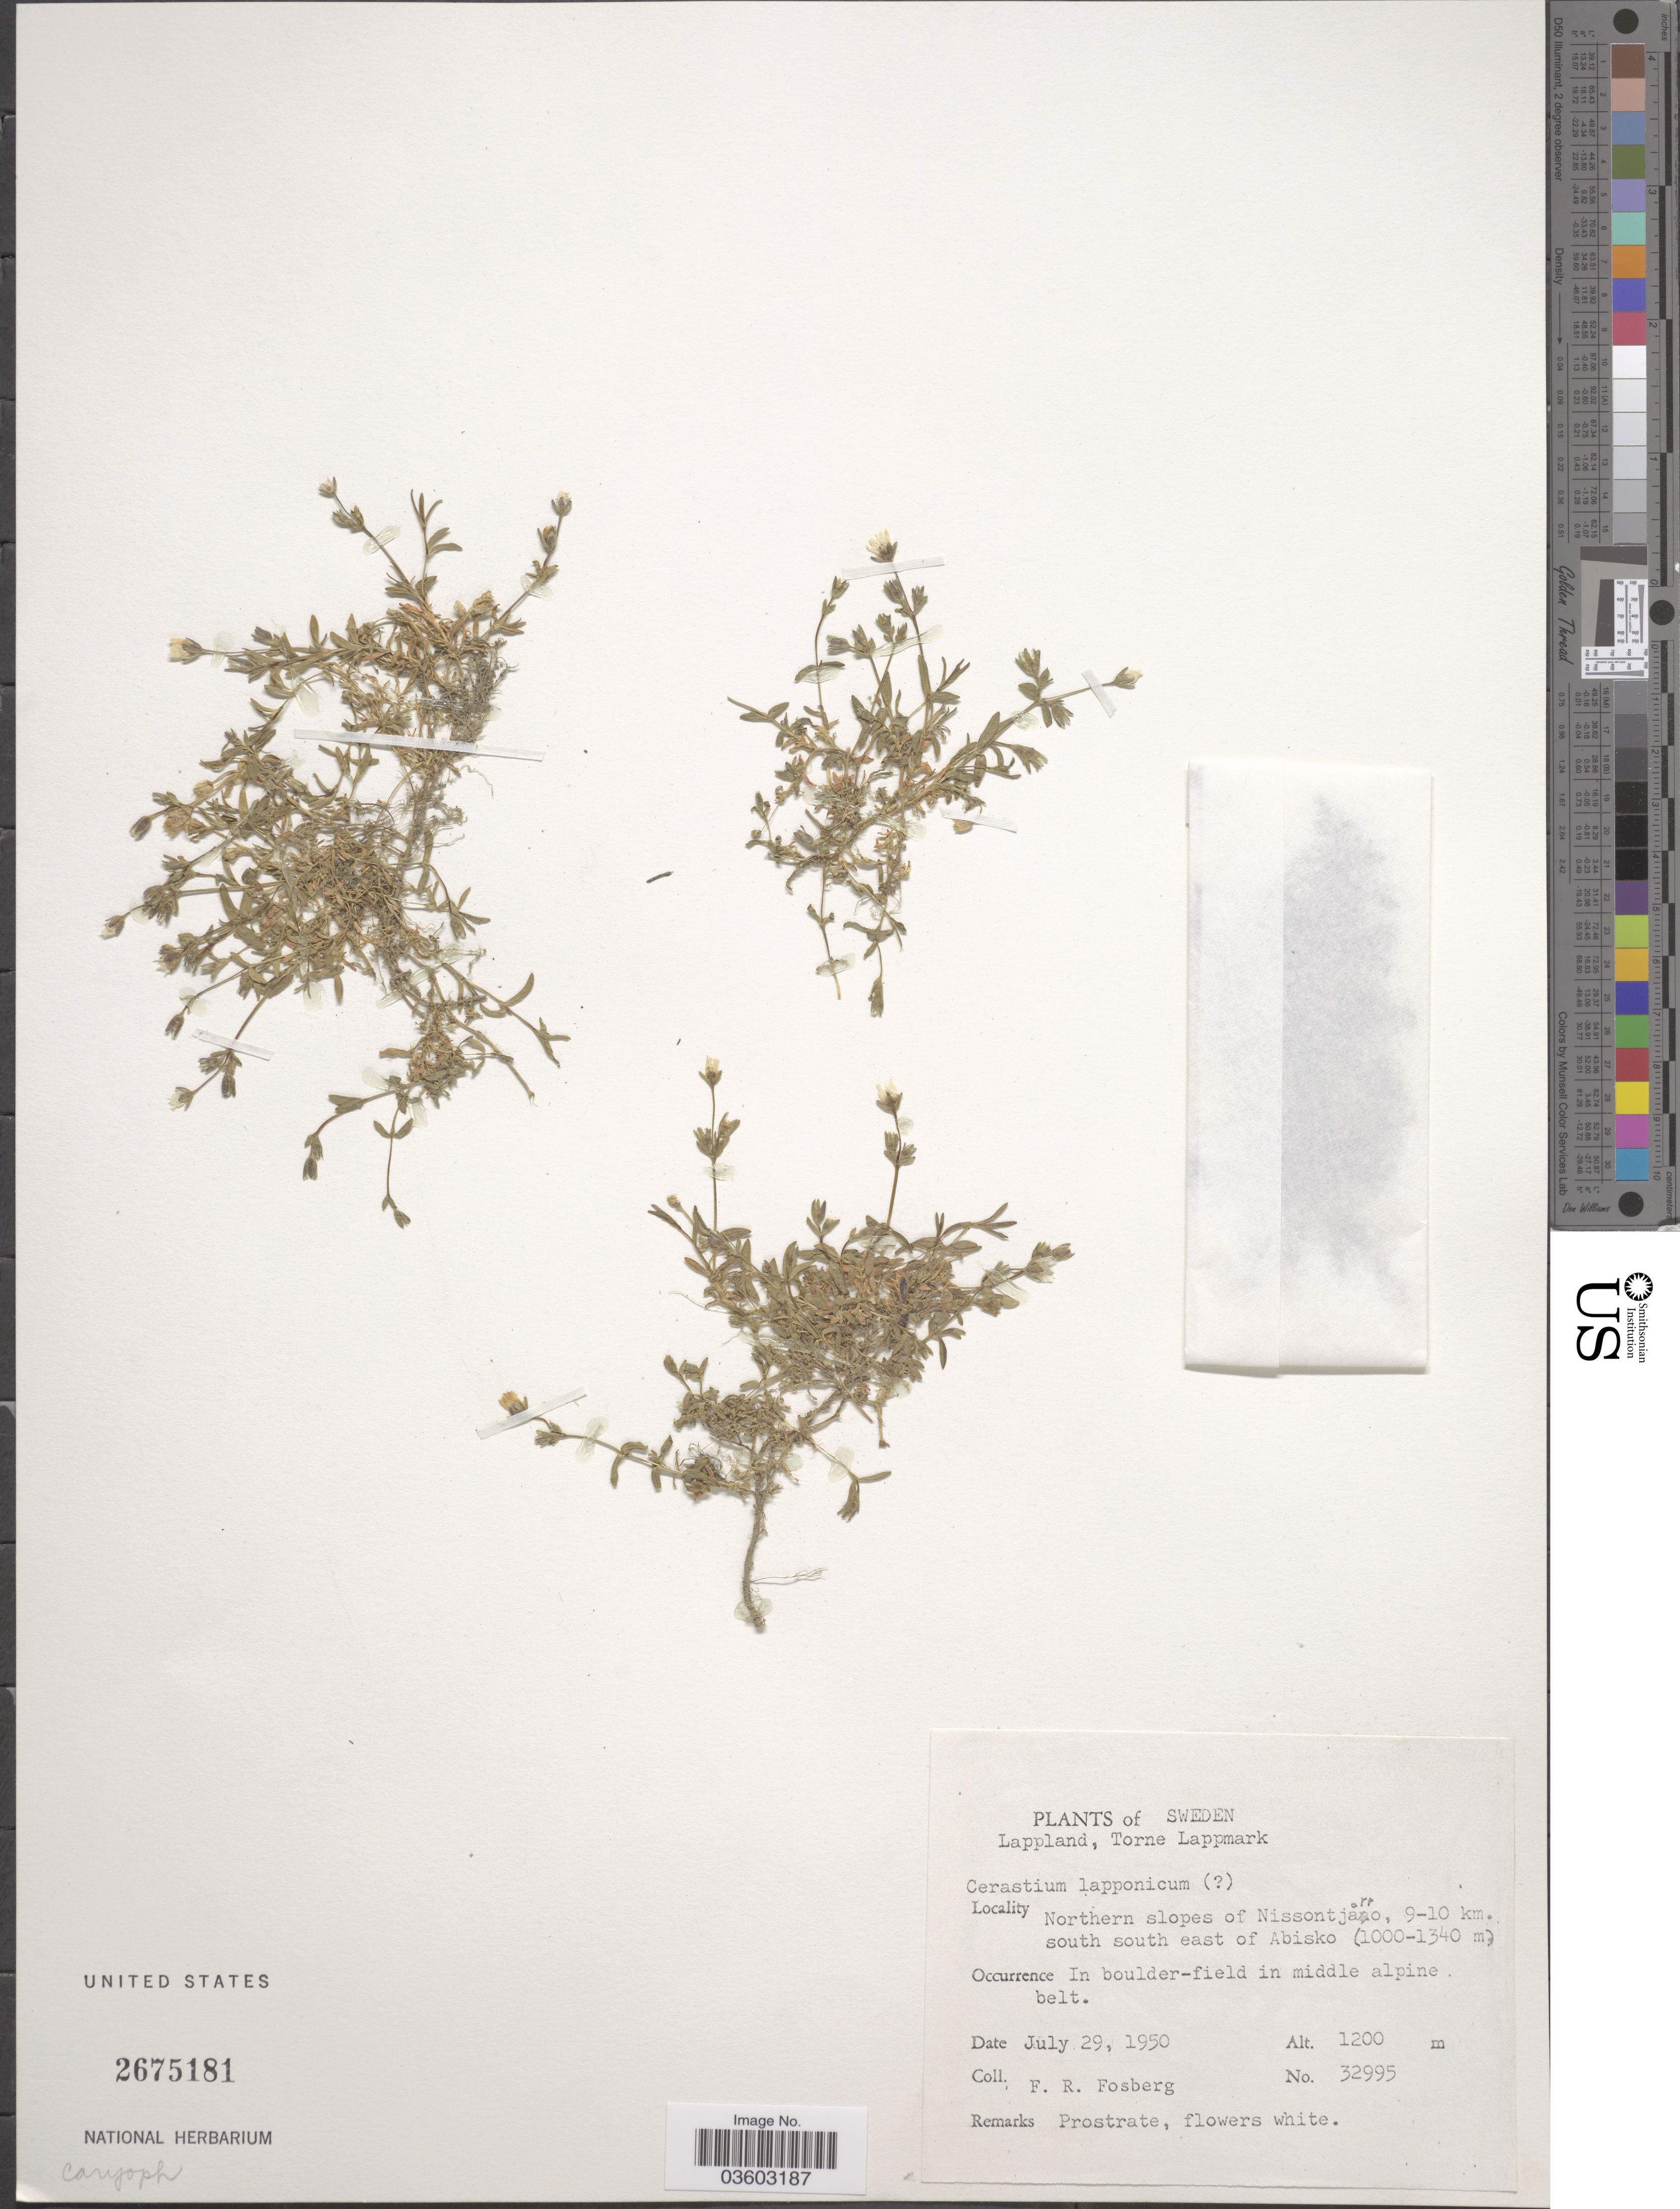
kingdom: Plantae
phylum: Tracheophyta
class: Magnoliopsida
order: Caryophyllales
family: Caryophyllaceae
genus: Dichodon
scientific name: Dichodon cerastoides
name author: (L.) Rchb.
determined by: U.S. National Herbarium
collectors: F. R. Fosberg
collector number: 32995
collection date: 1950-07-29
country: Sweden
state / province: Norrbotten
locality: Lappland, Torne Lapmark. Northern slopes of Nissontjårro, 9-10 km. south south east of Abisko.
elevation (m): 1200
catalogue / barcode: US 2675181